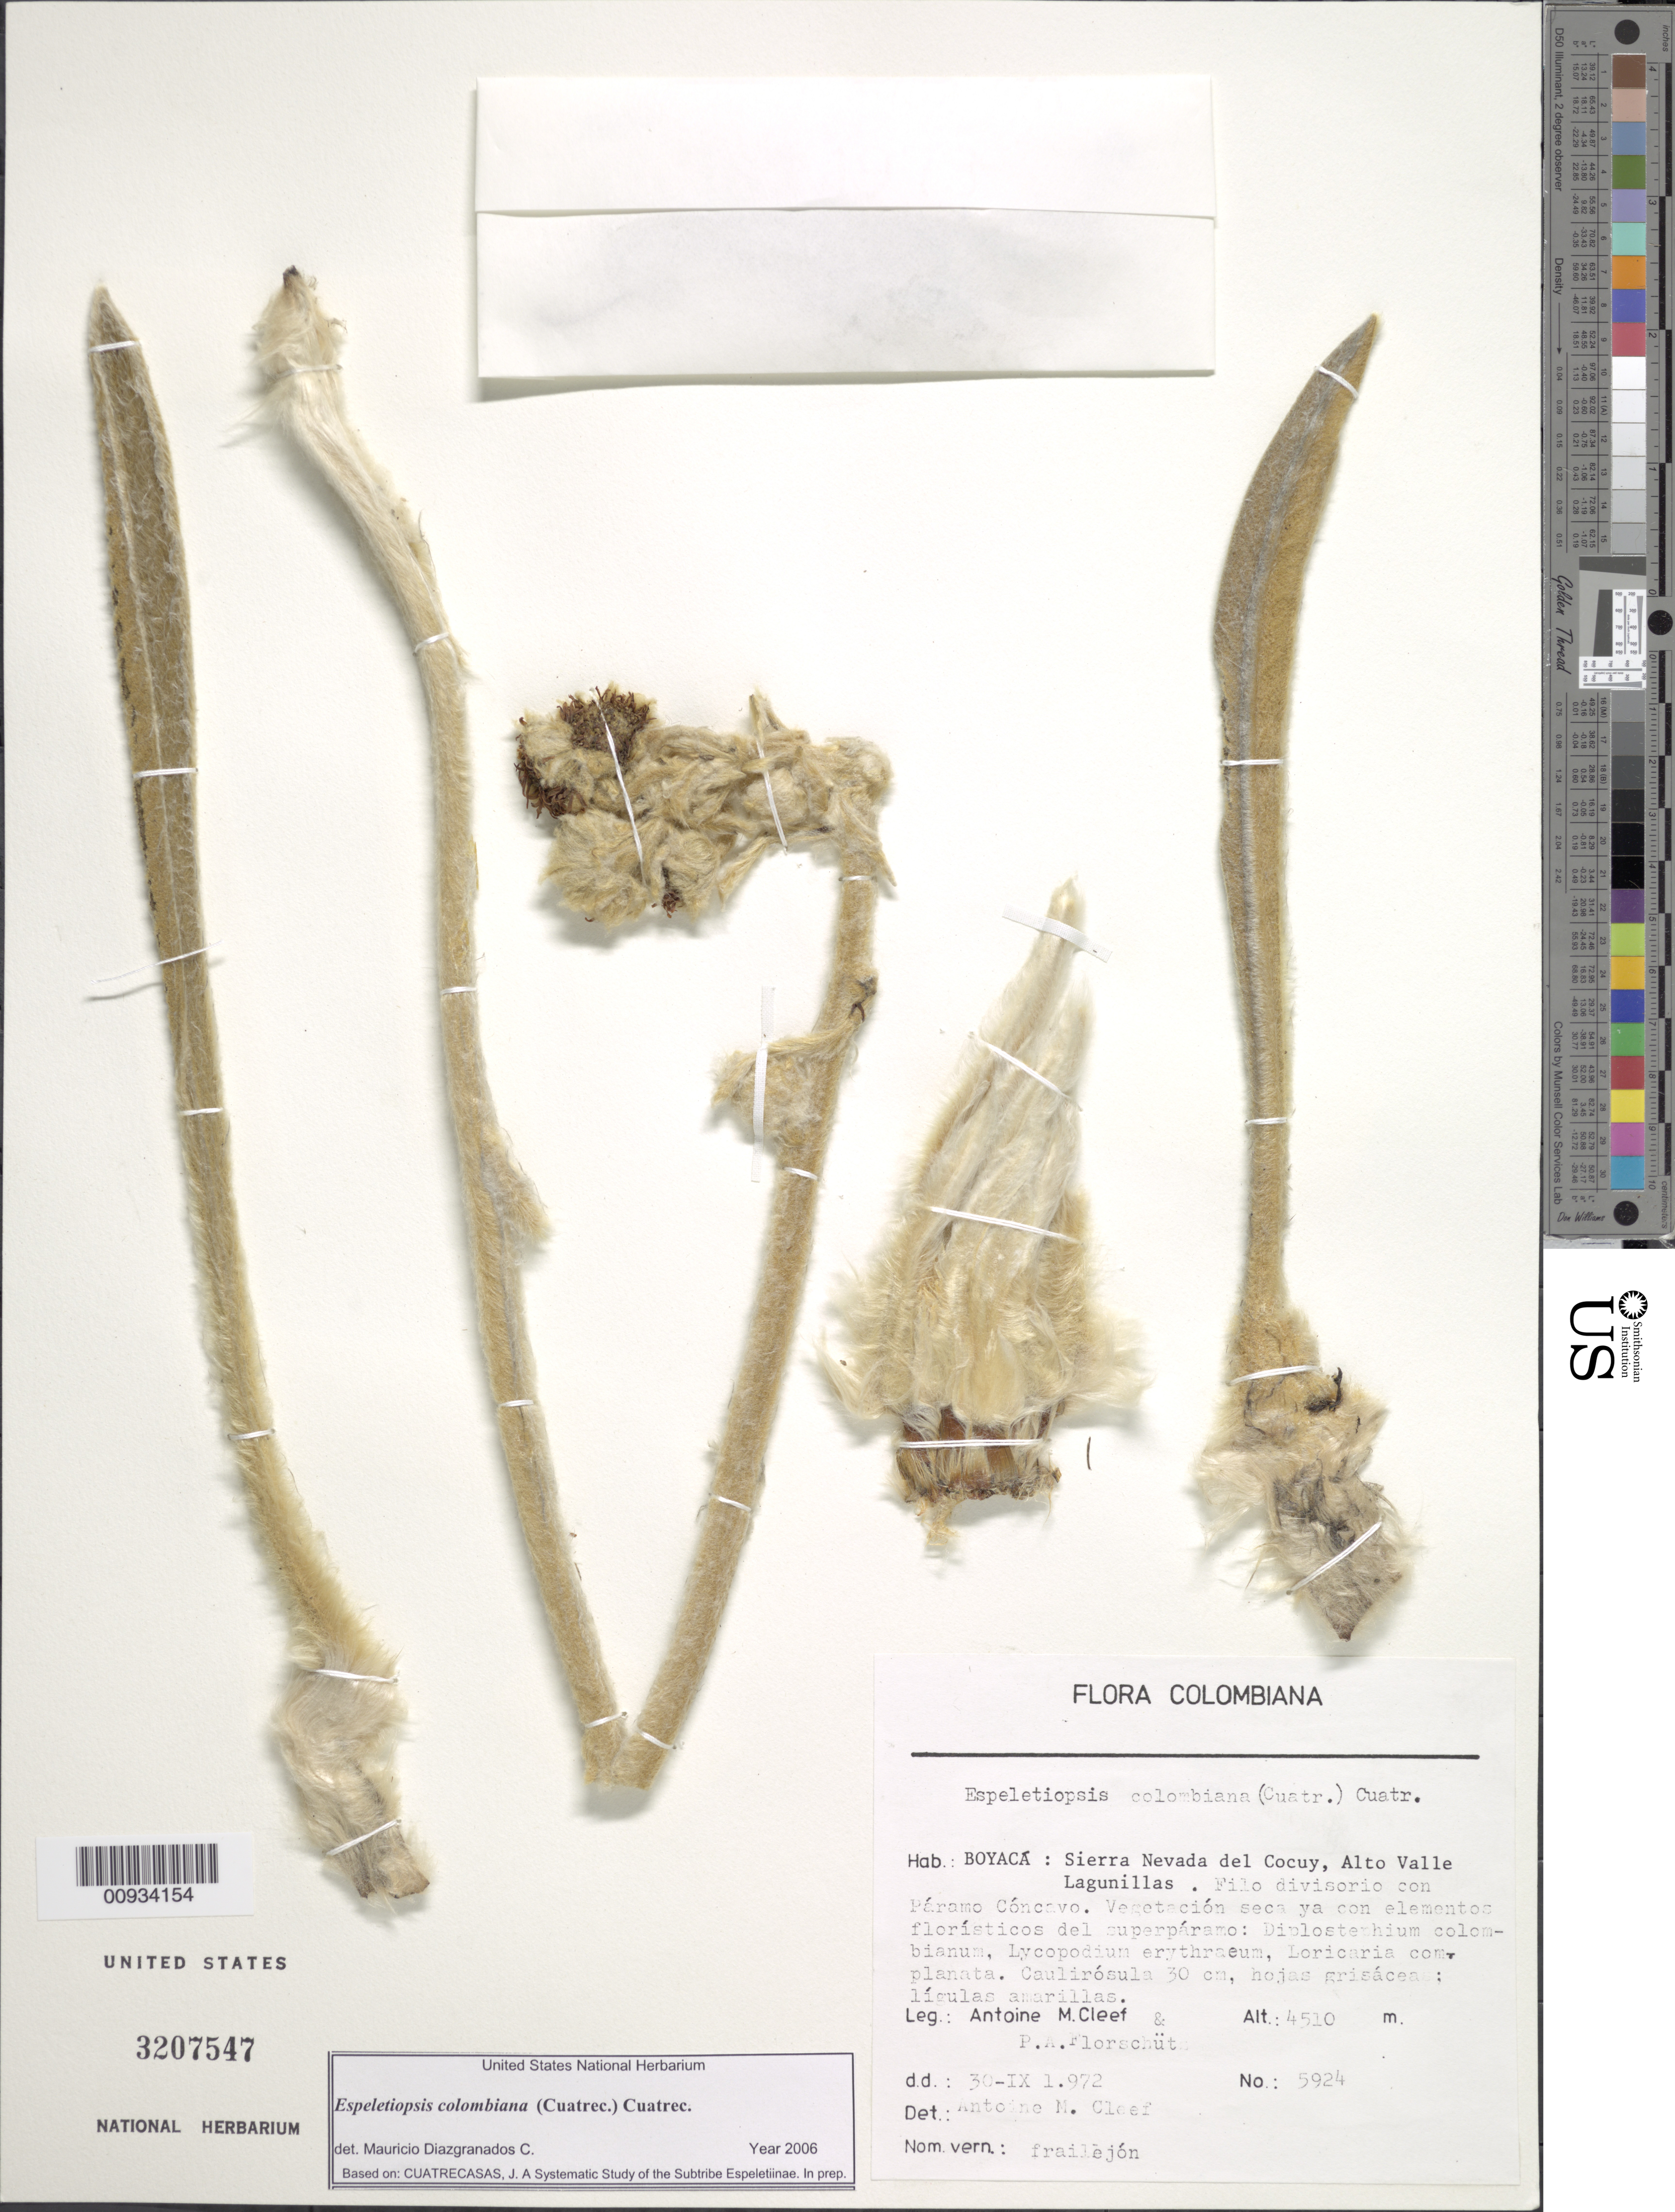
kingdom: Plantae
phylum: Tracheophyta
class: Magnoliopsida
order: Asterales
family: Asteraceae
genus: Espeletiopsis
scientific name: Espeletiopsis colombiana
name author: (Cuatrec.) Cuatrec.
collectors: A. M. Cleef & P. Florschütz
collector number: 5924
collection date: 1972-09-30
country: Colombia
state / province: Boyacá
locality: Sierra Nevada del Cocuy, Alto Valle Lagunillas, Filo divisorio con Paramo Concavo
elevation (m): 4510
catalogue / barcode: US 3207547